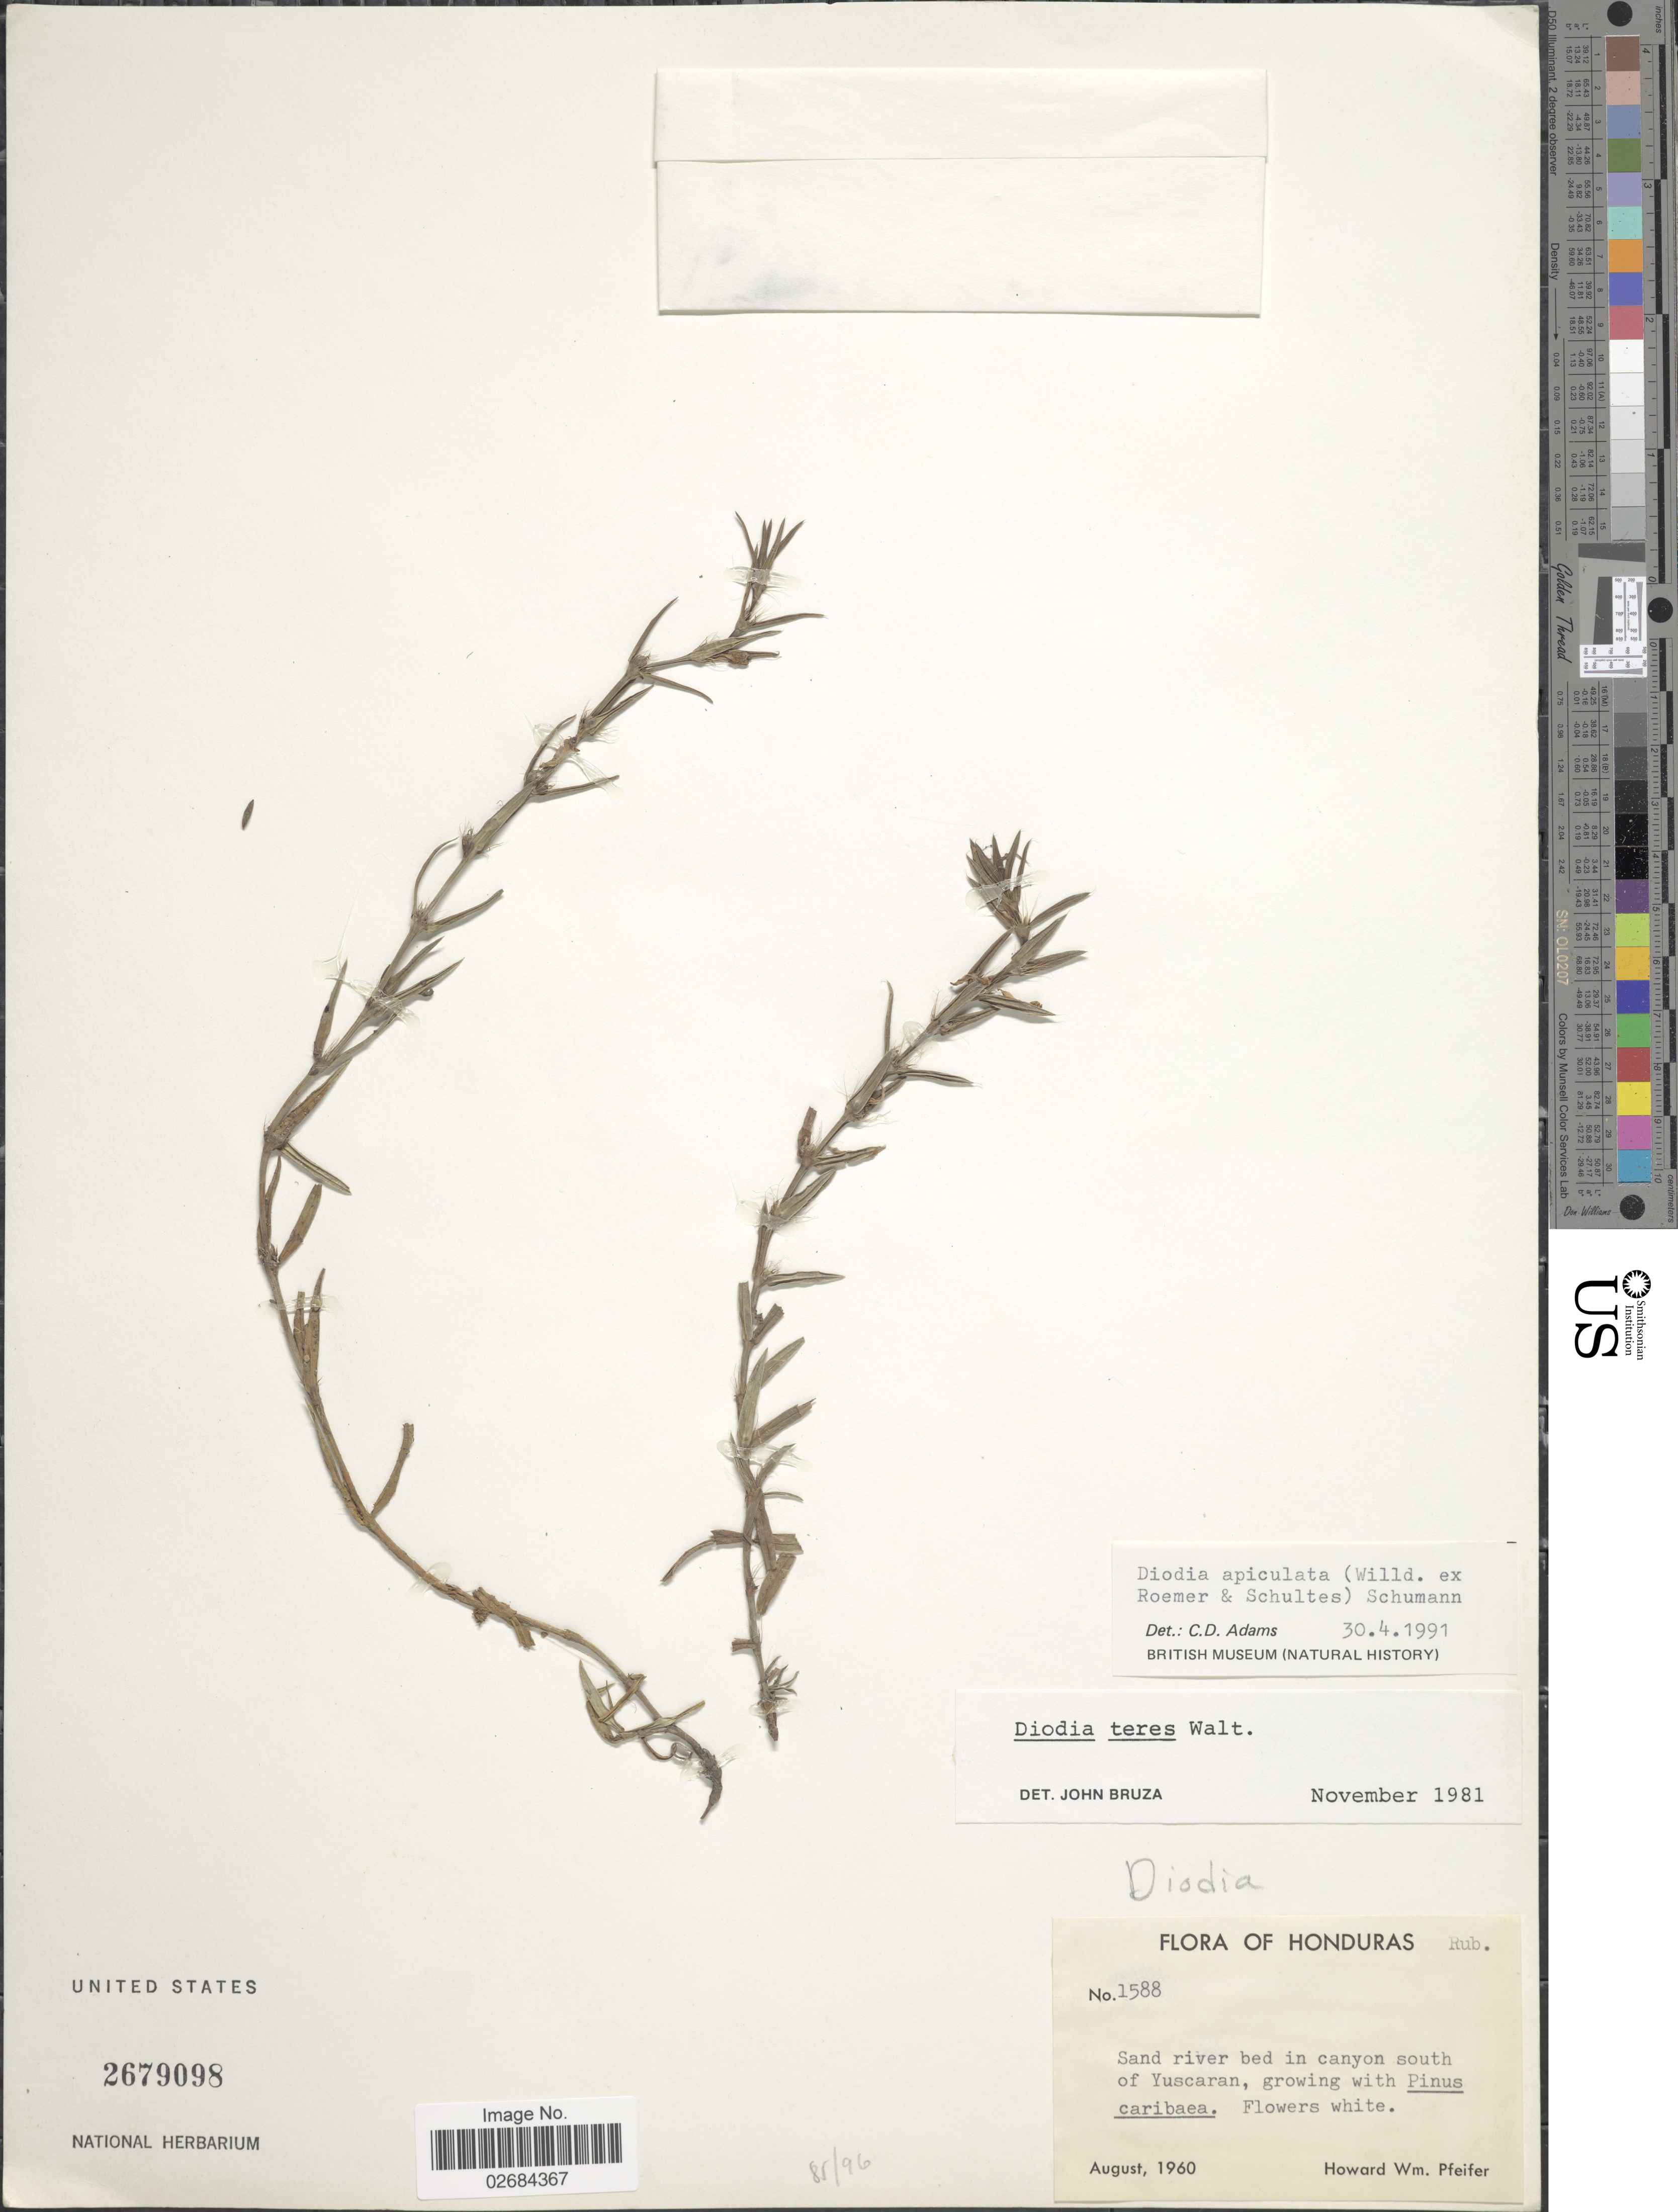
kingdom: Plantae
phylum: Tracheophyta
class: Magnoliopsida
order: Gentianales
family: Rubiaceae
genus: Diodia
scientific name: Diodia apiculata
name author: (Willd. ex Roem. & Schult.) K. Schum.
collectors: H. W. Pfeifer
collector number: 1588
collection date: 1960-08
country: Honduras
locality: In canyon south of Yuscaran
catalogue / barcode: US 2679098